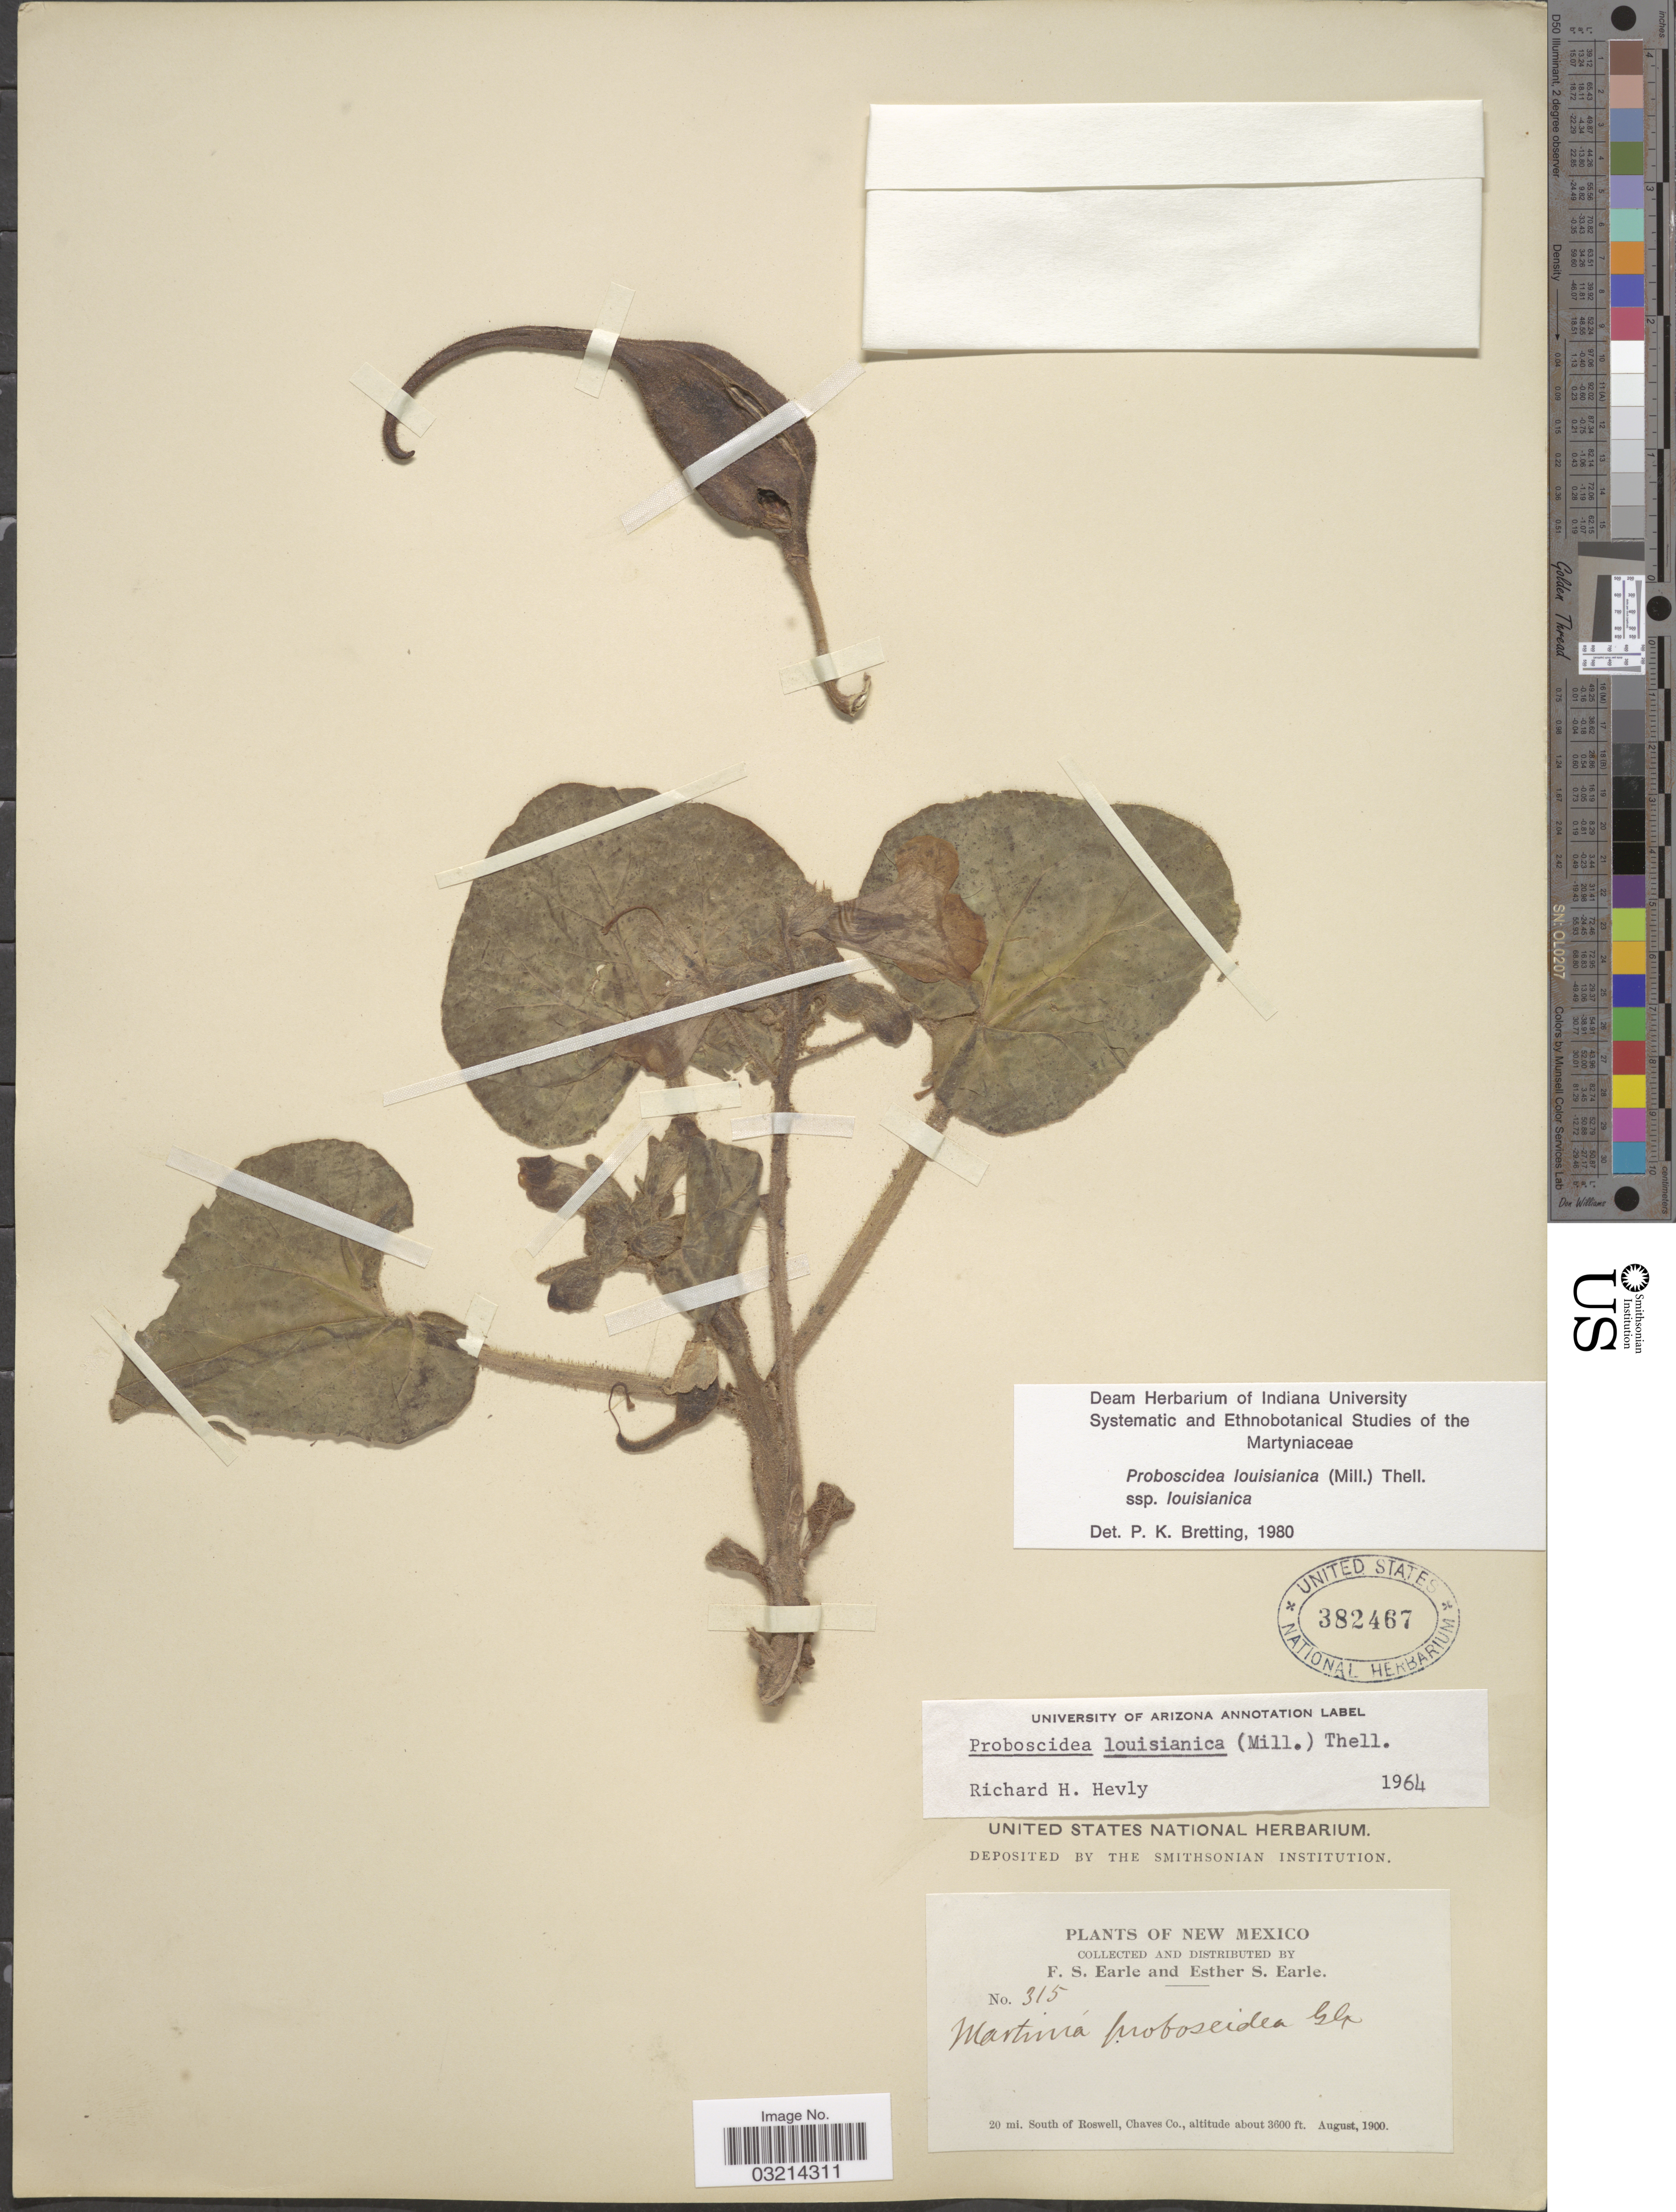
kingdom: Plantae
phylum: Tracheophyta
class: Magnoliopsida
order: Lamiales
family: Martyniaceae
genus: Proboscidea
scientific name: Proboscidea louisianica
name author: Thell.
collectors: F. S. Earle & E. S. Earle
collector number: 315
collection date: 1900-08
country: United States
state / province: New Mexico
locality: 20 mi. South of Roswell, Chaves Co.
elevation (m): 1097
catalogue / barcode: US 382467